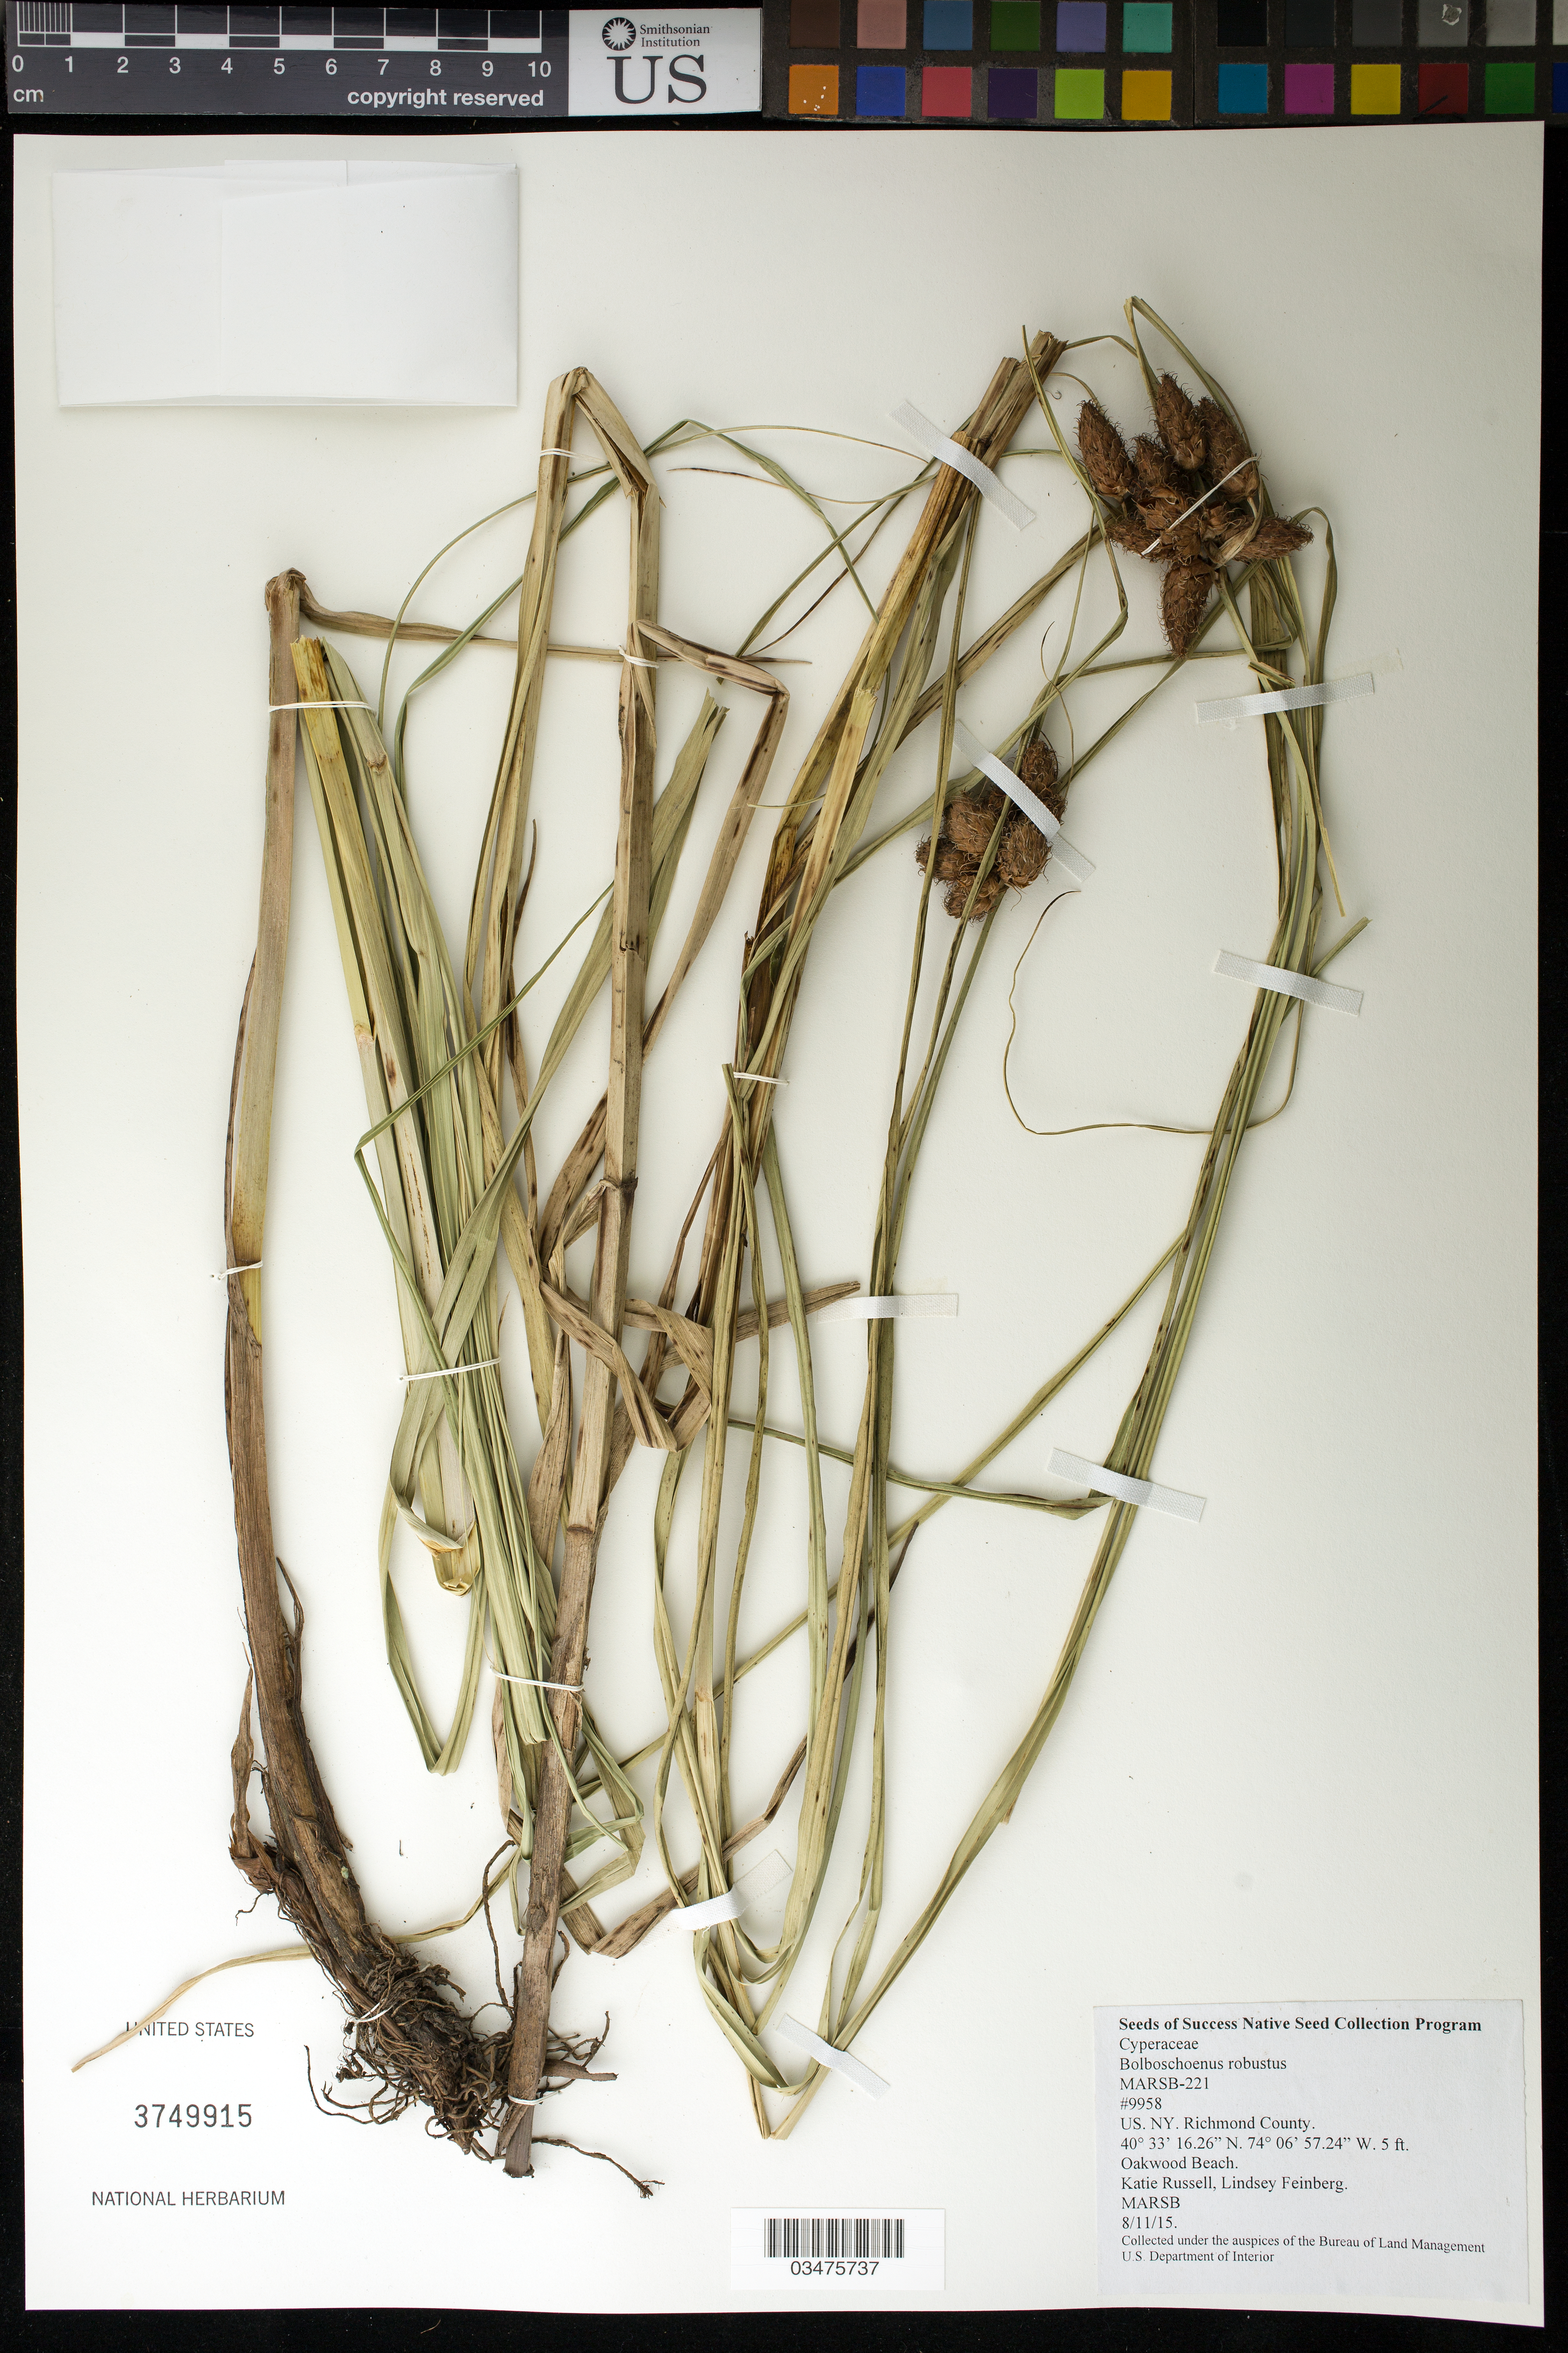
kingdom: Plantae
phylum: Tracheophyta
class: Liliopsida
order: Poales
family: Cyperaceae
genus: Bolboschoenus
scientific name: Bolboschoenus robustus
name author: (Pursh) Soják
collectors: K. Russell & L. Feinberg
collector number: MARSB-221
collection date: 2015-08-11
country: United States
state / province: New York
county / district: Richmond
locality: Oakwood Beach, Fox lane, Kissam ave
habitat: Atlantic Gulf Coast, Brackish Tidal Marsh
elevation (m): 2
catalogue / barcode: US 3749915